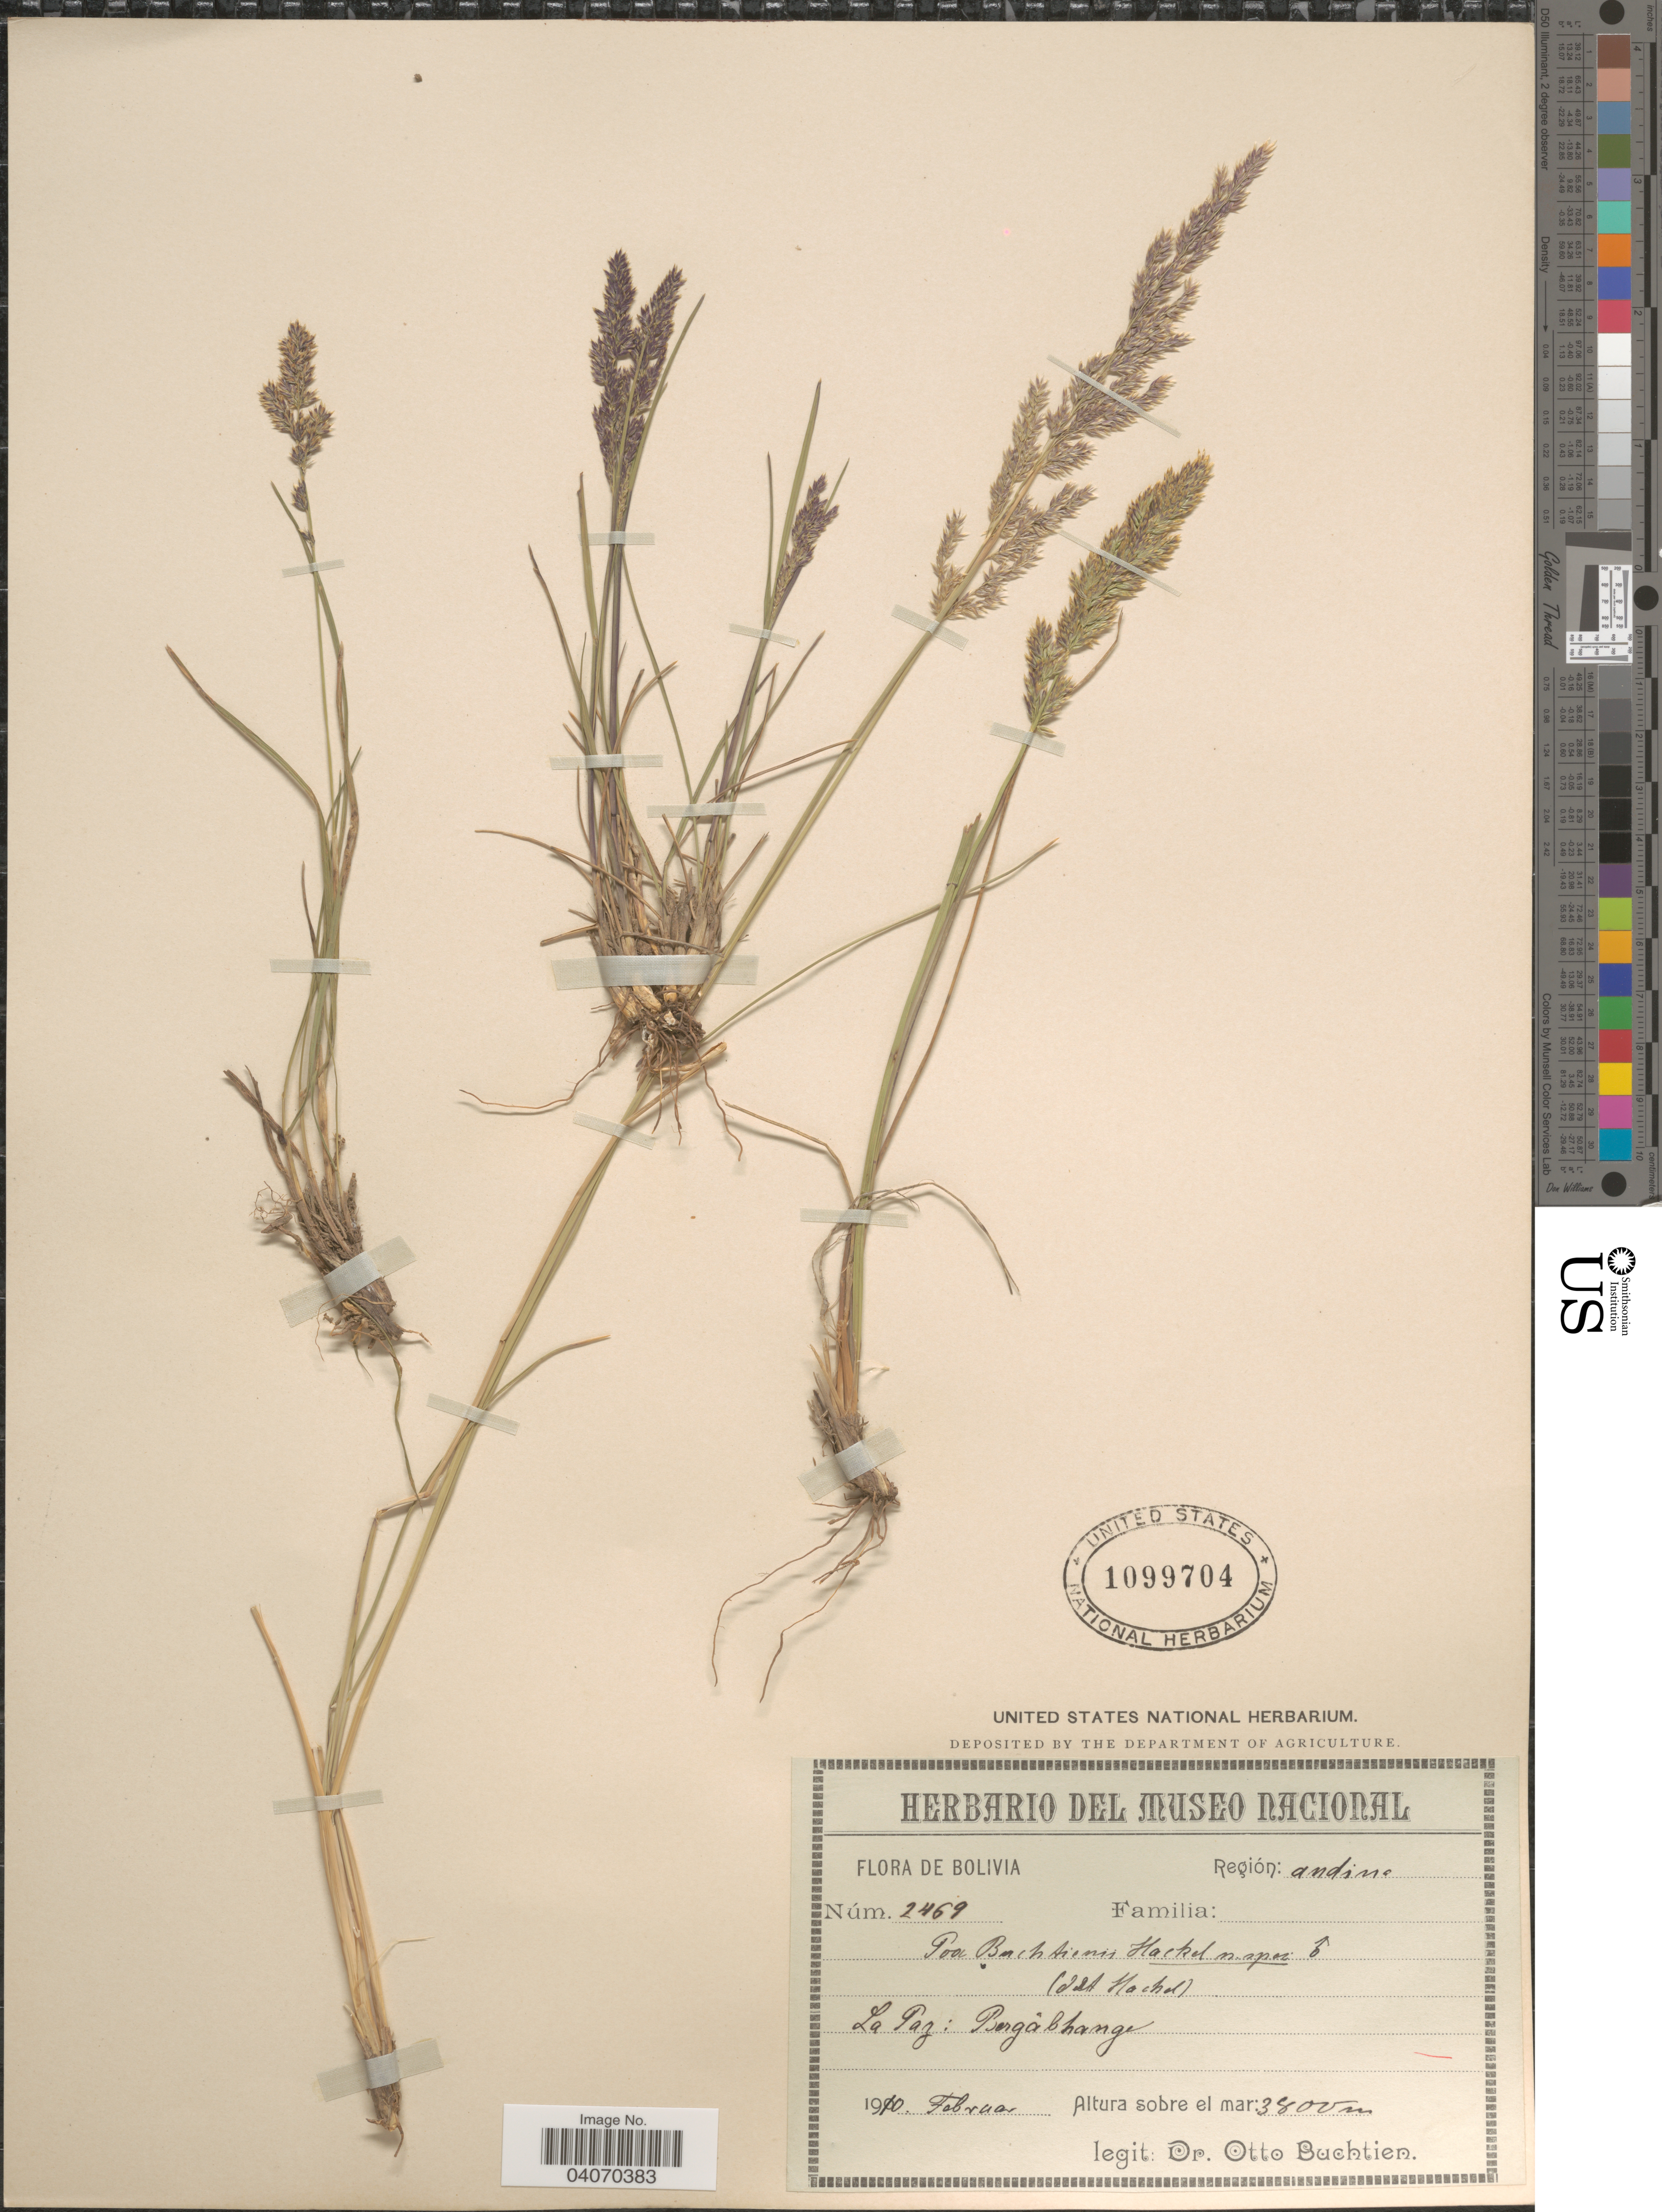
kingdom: Plantae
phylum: Tracheophyta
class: Liliopsida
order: Poales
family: Poaceae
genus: Poa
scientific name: Poa calchaquiensis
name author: Hack.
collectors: O. Buchtien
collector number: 2469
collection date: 1910-02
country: Bolivia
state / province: La Paz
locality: Bergäbhange. Región: andina.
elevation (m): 3800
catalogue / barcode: US 1099704